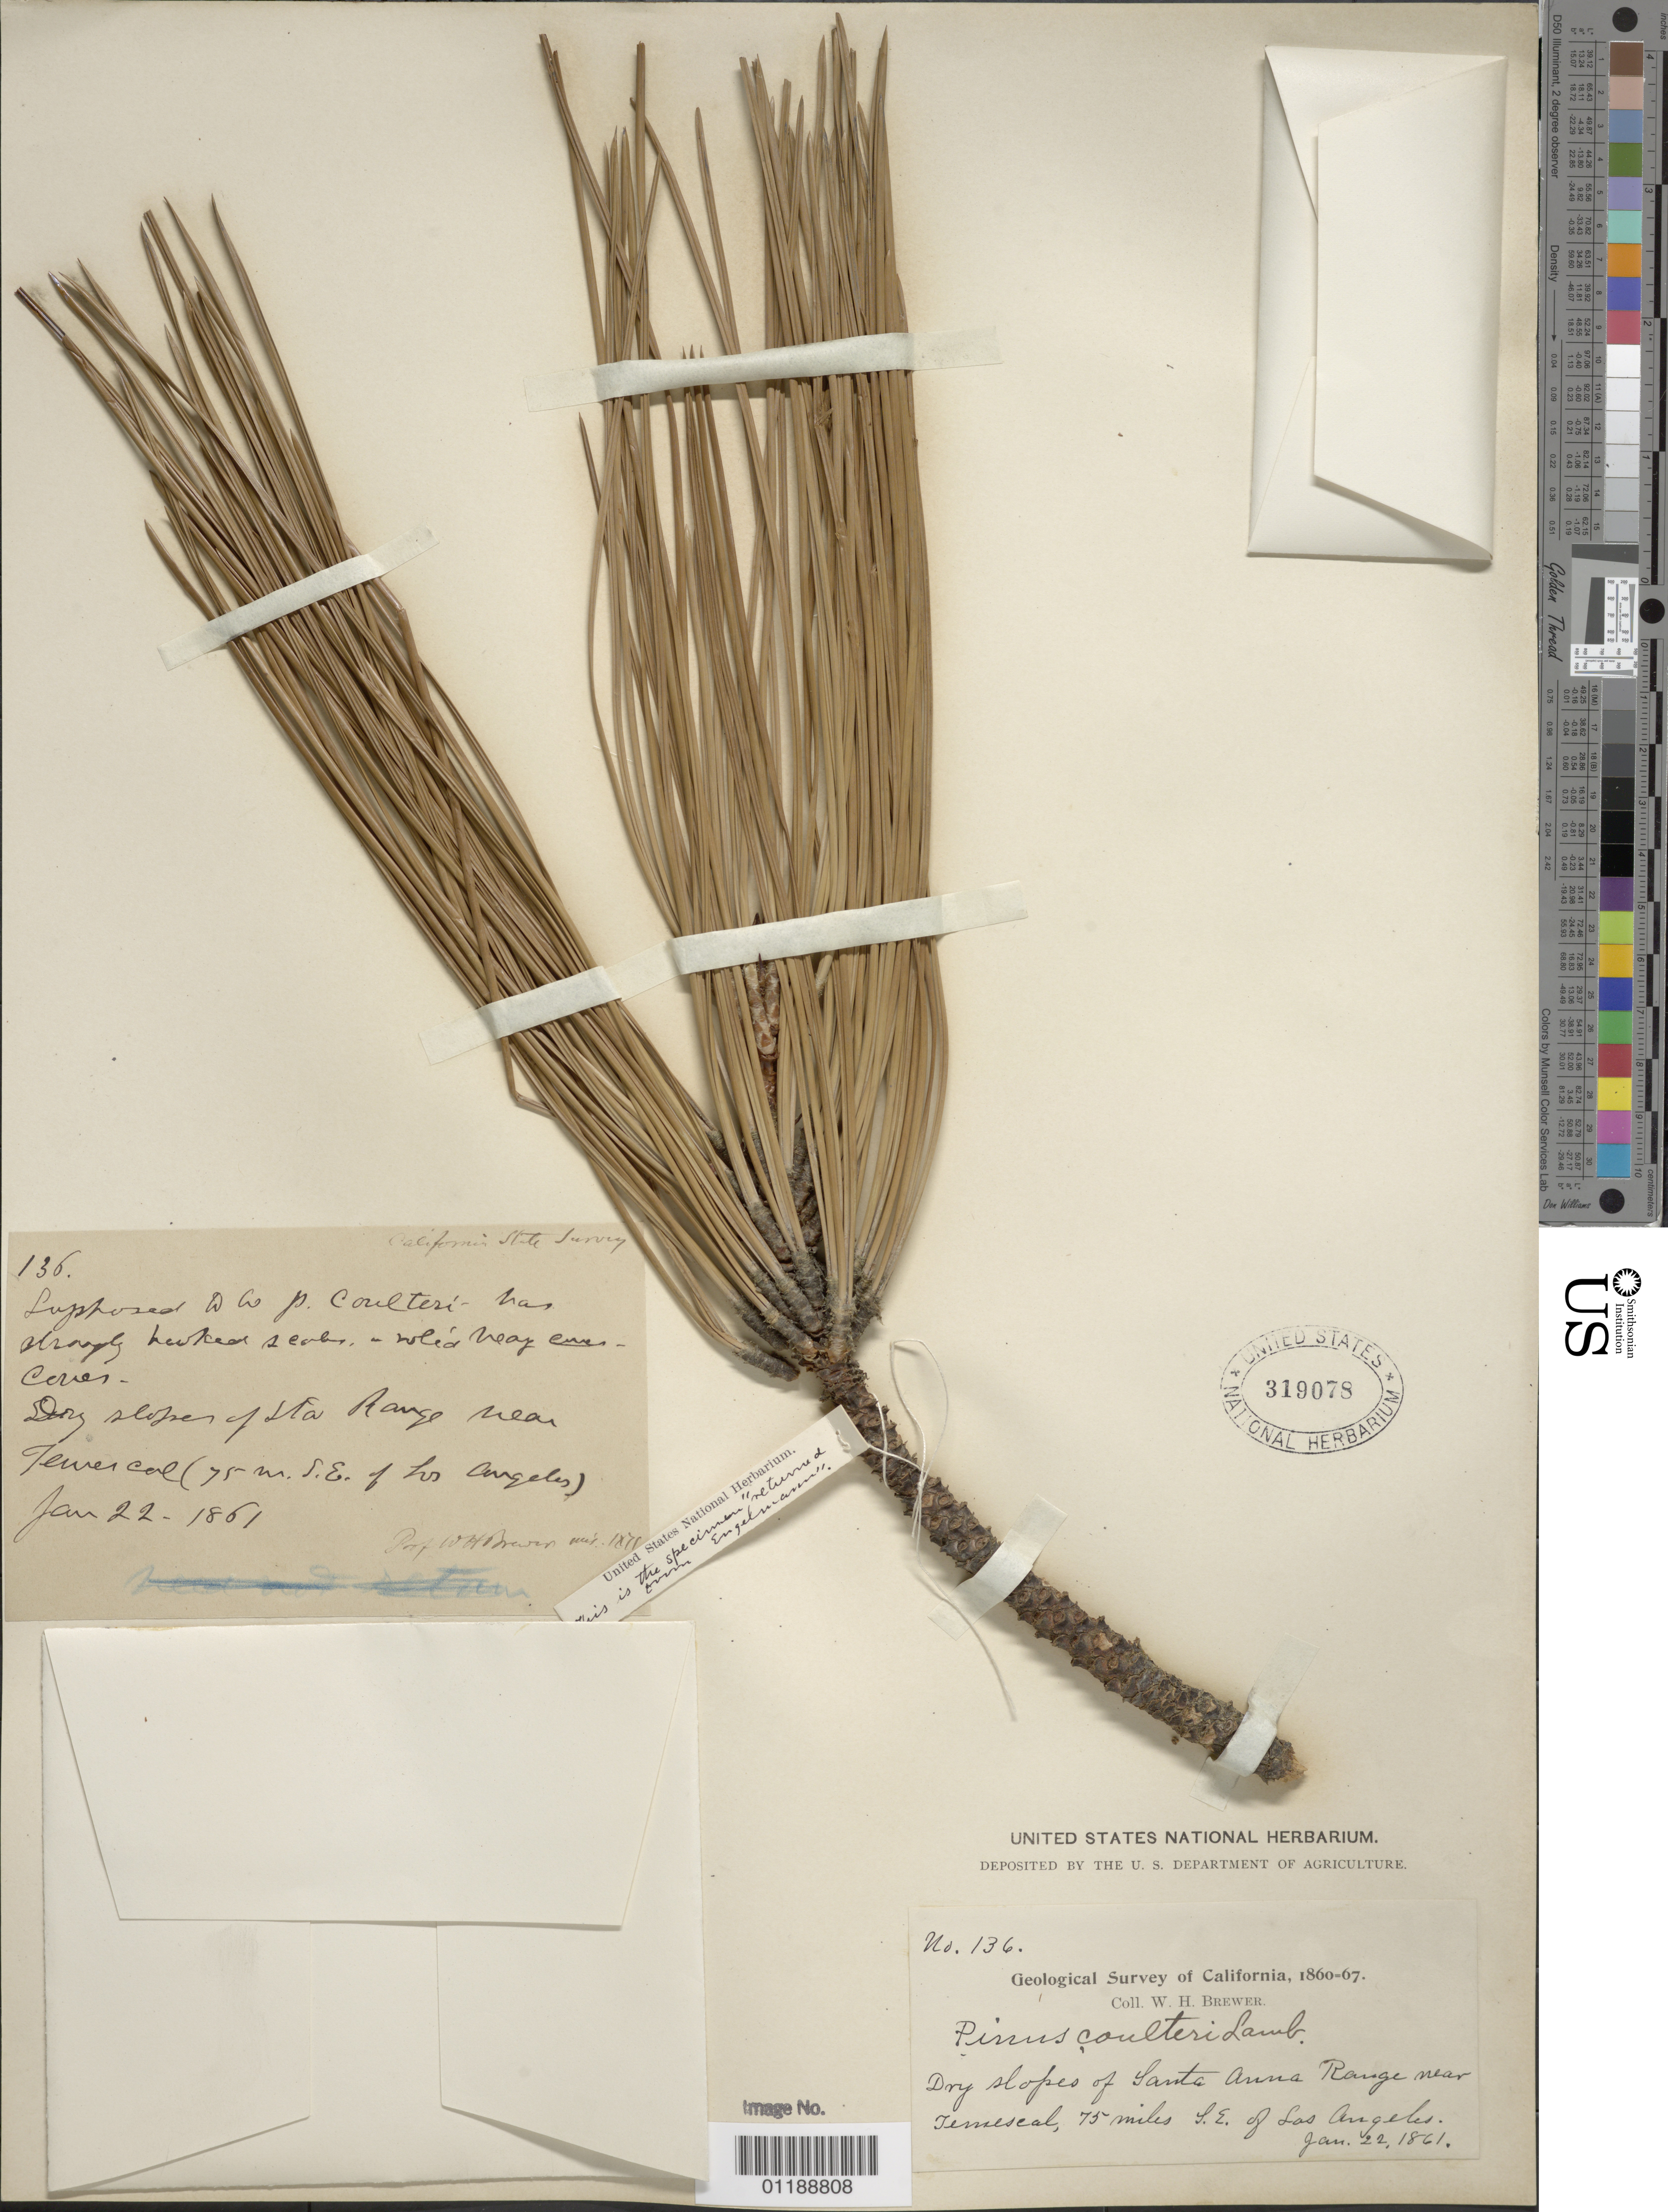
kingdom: Plantae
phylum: Tracheophyta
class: Pinopsida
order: Pinales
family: Pinaceae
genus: Pinus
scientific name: Pinus coulteri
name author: Lamb. ex D. Don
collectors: W. H. Brewer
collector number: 136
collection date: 1861-01-22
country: United States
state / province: California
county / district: Los Angeles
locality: Dry slopes of Santa Anna Range near Temescal, 75 miles S.E of Los Angeles.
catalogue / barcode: US 319078